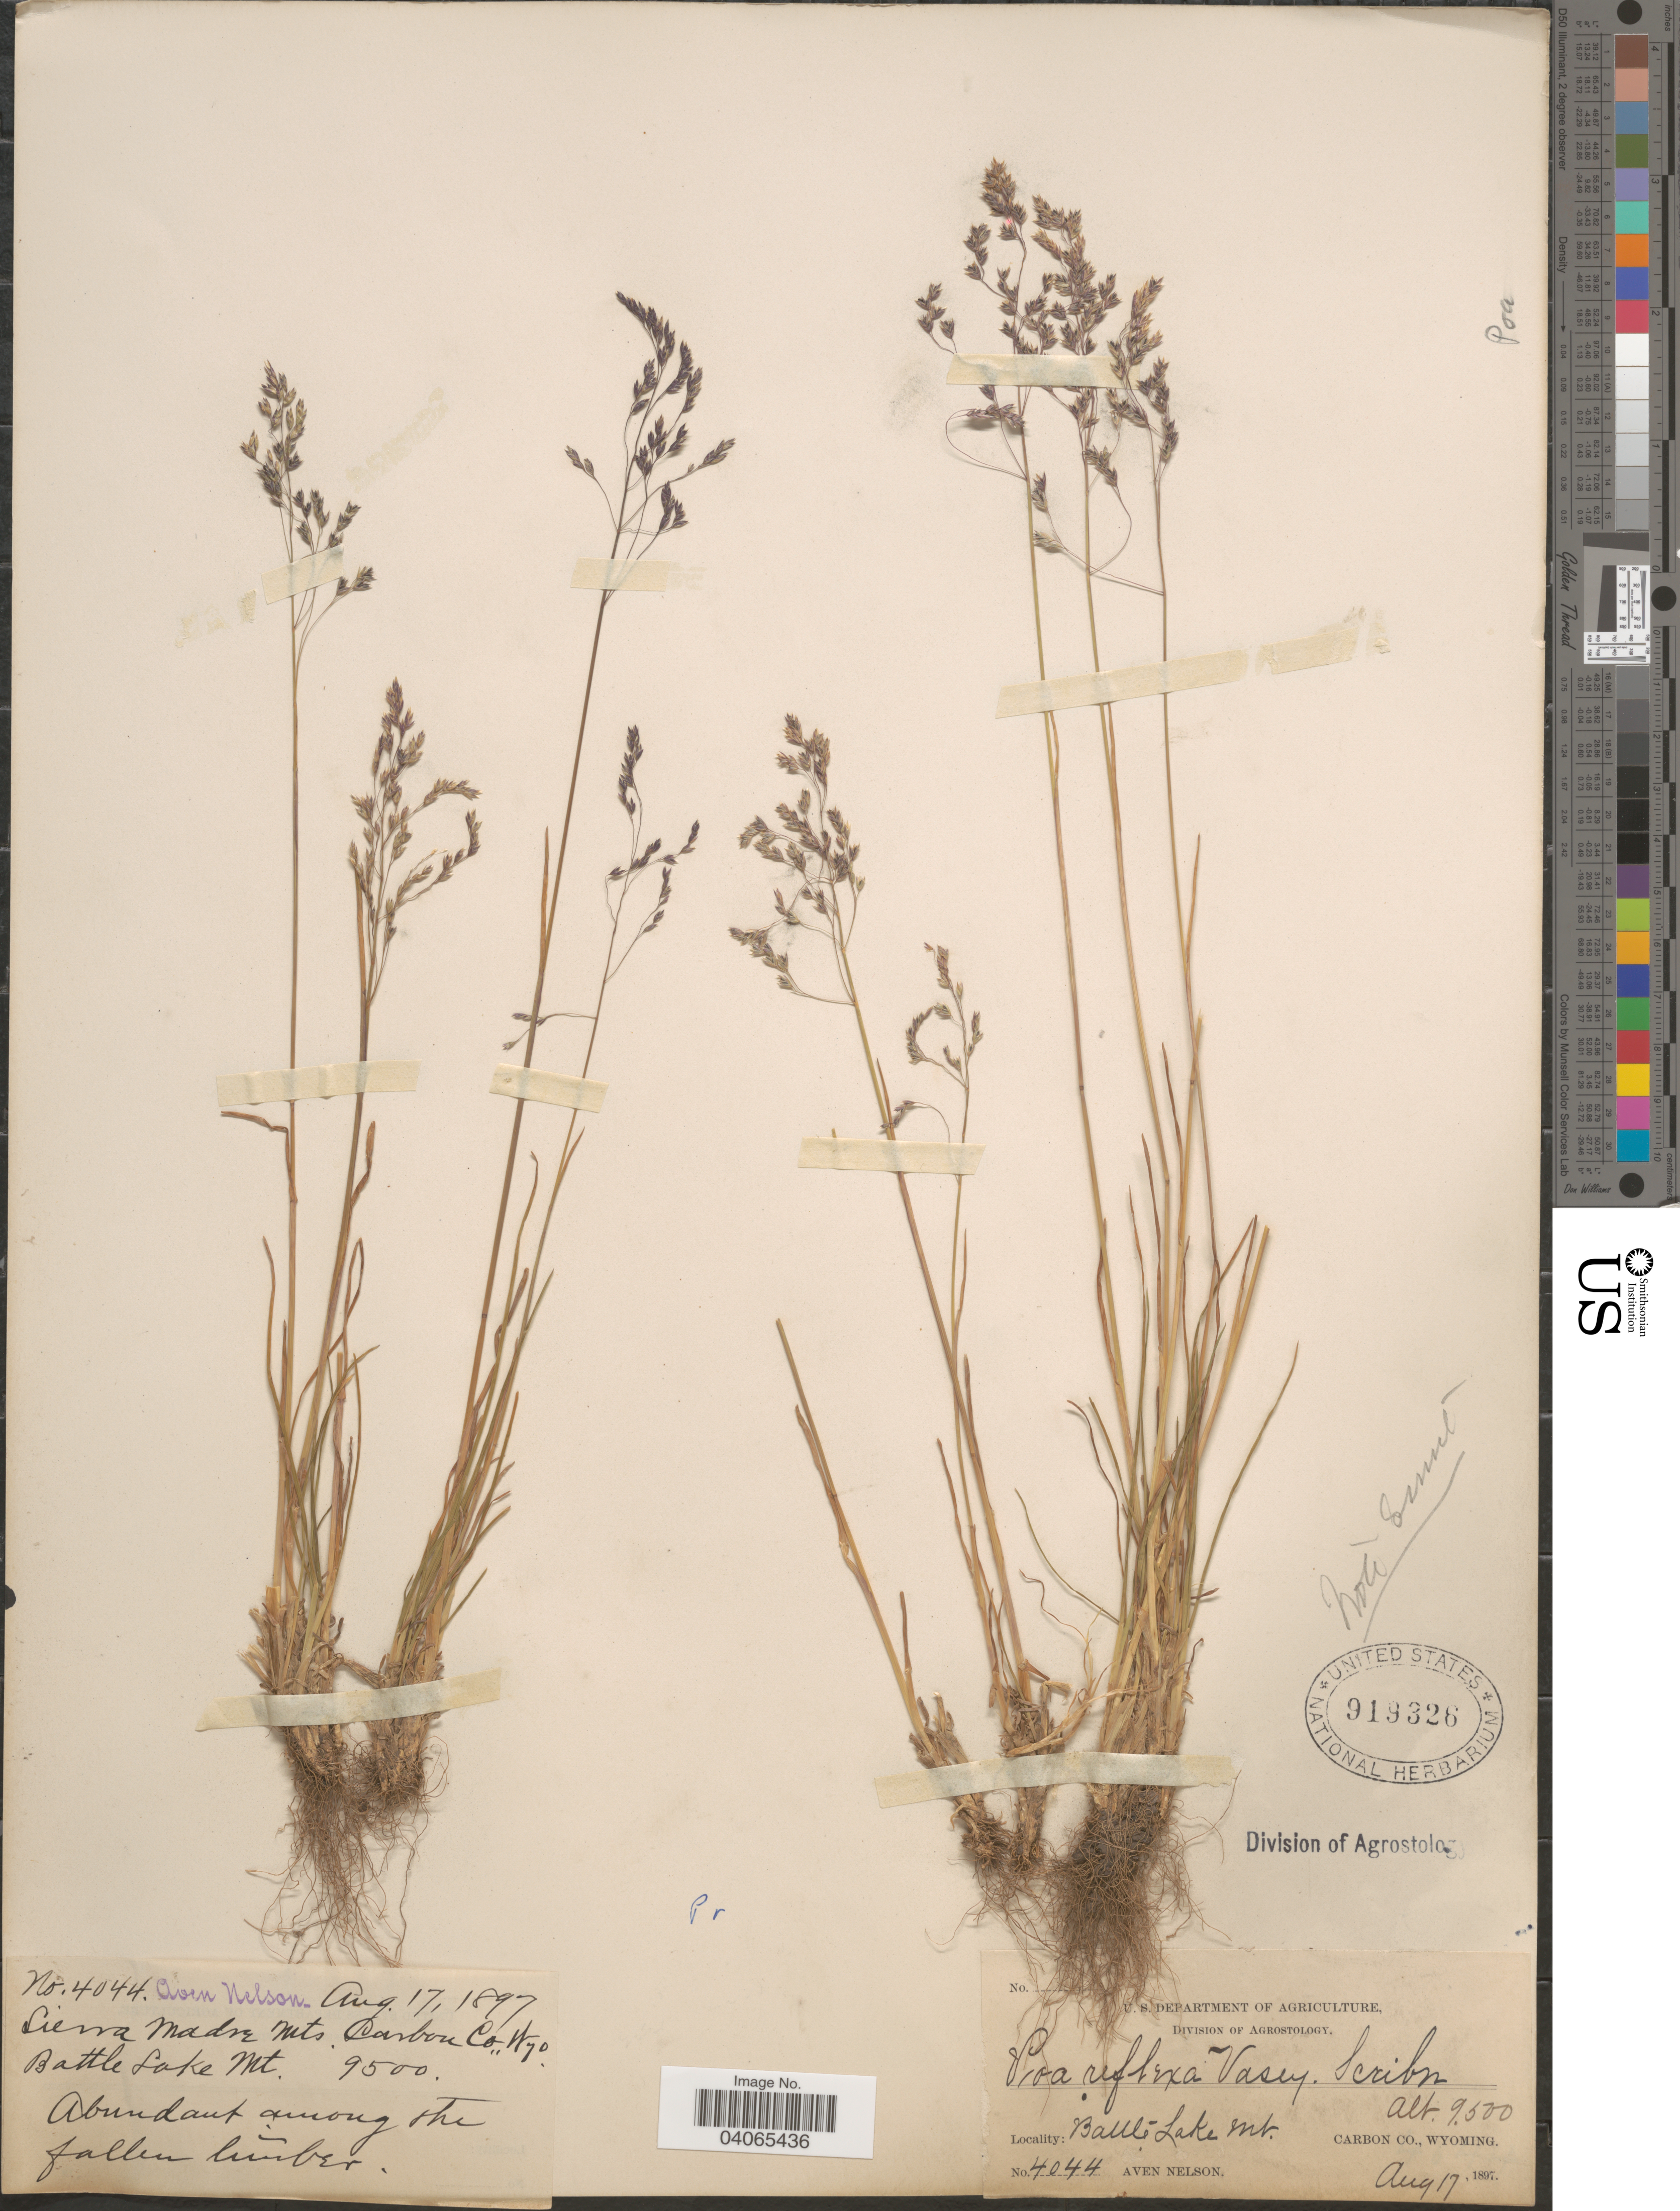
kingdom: Plantae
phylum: Tracheophyta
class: Liliopsida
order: Poales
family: Poaceae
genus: Poa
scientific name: Poa reflexa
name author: Vasey & Scribn.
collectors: A. Nelson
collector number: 4044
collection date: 1897-08-17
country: United States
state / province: Wyoming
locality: Sierra Madre Mts. Carbon Co. Battle Lake Mt. Abundant among the fallen timber.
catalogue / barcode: US 919326